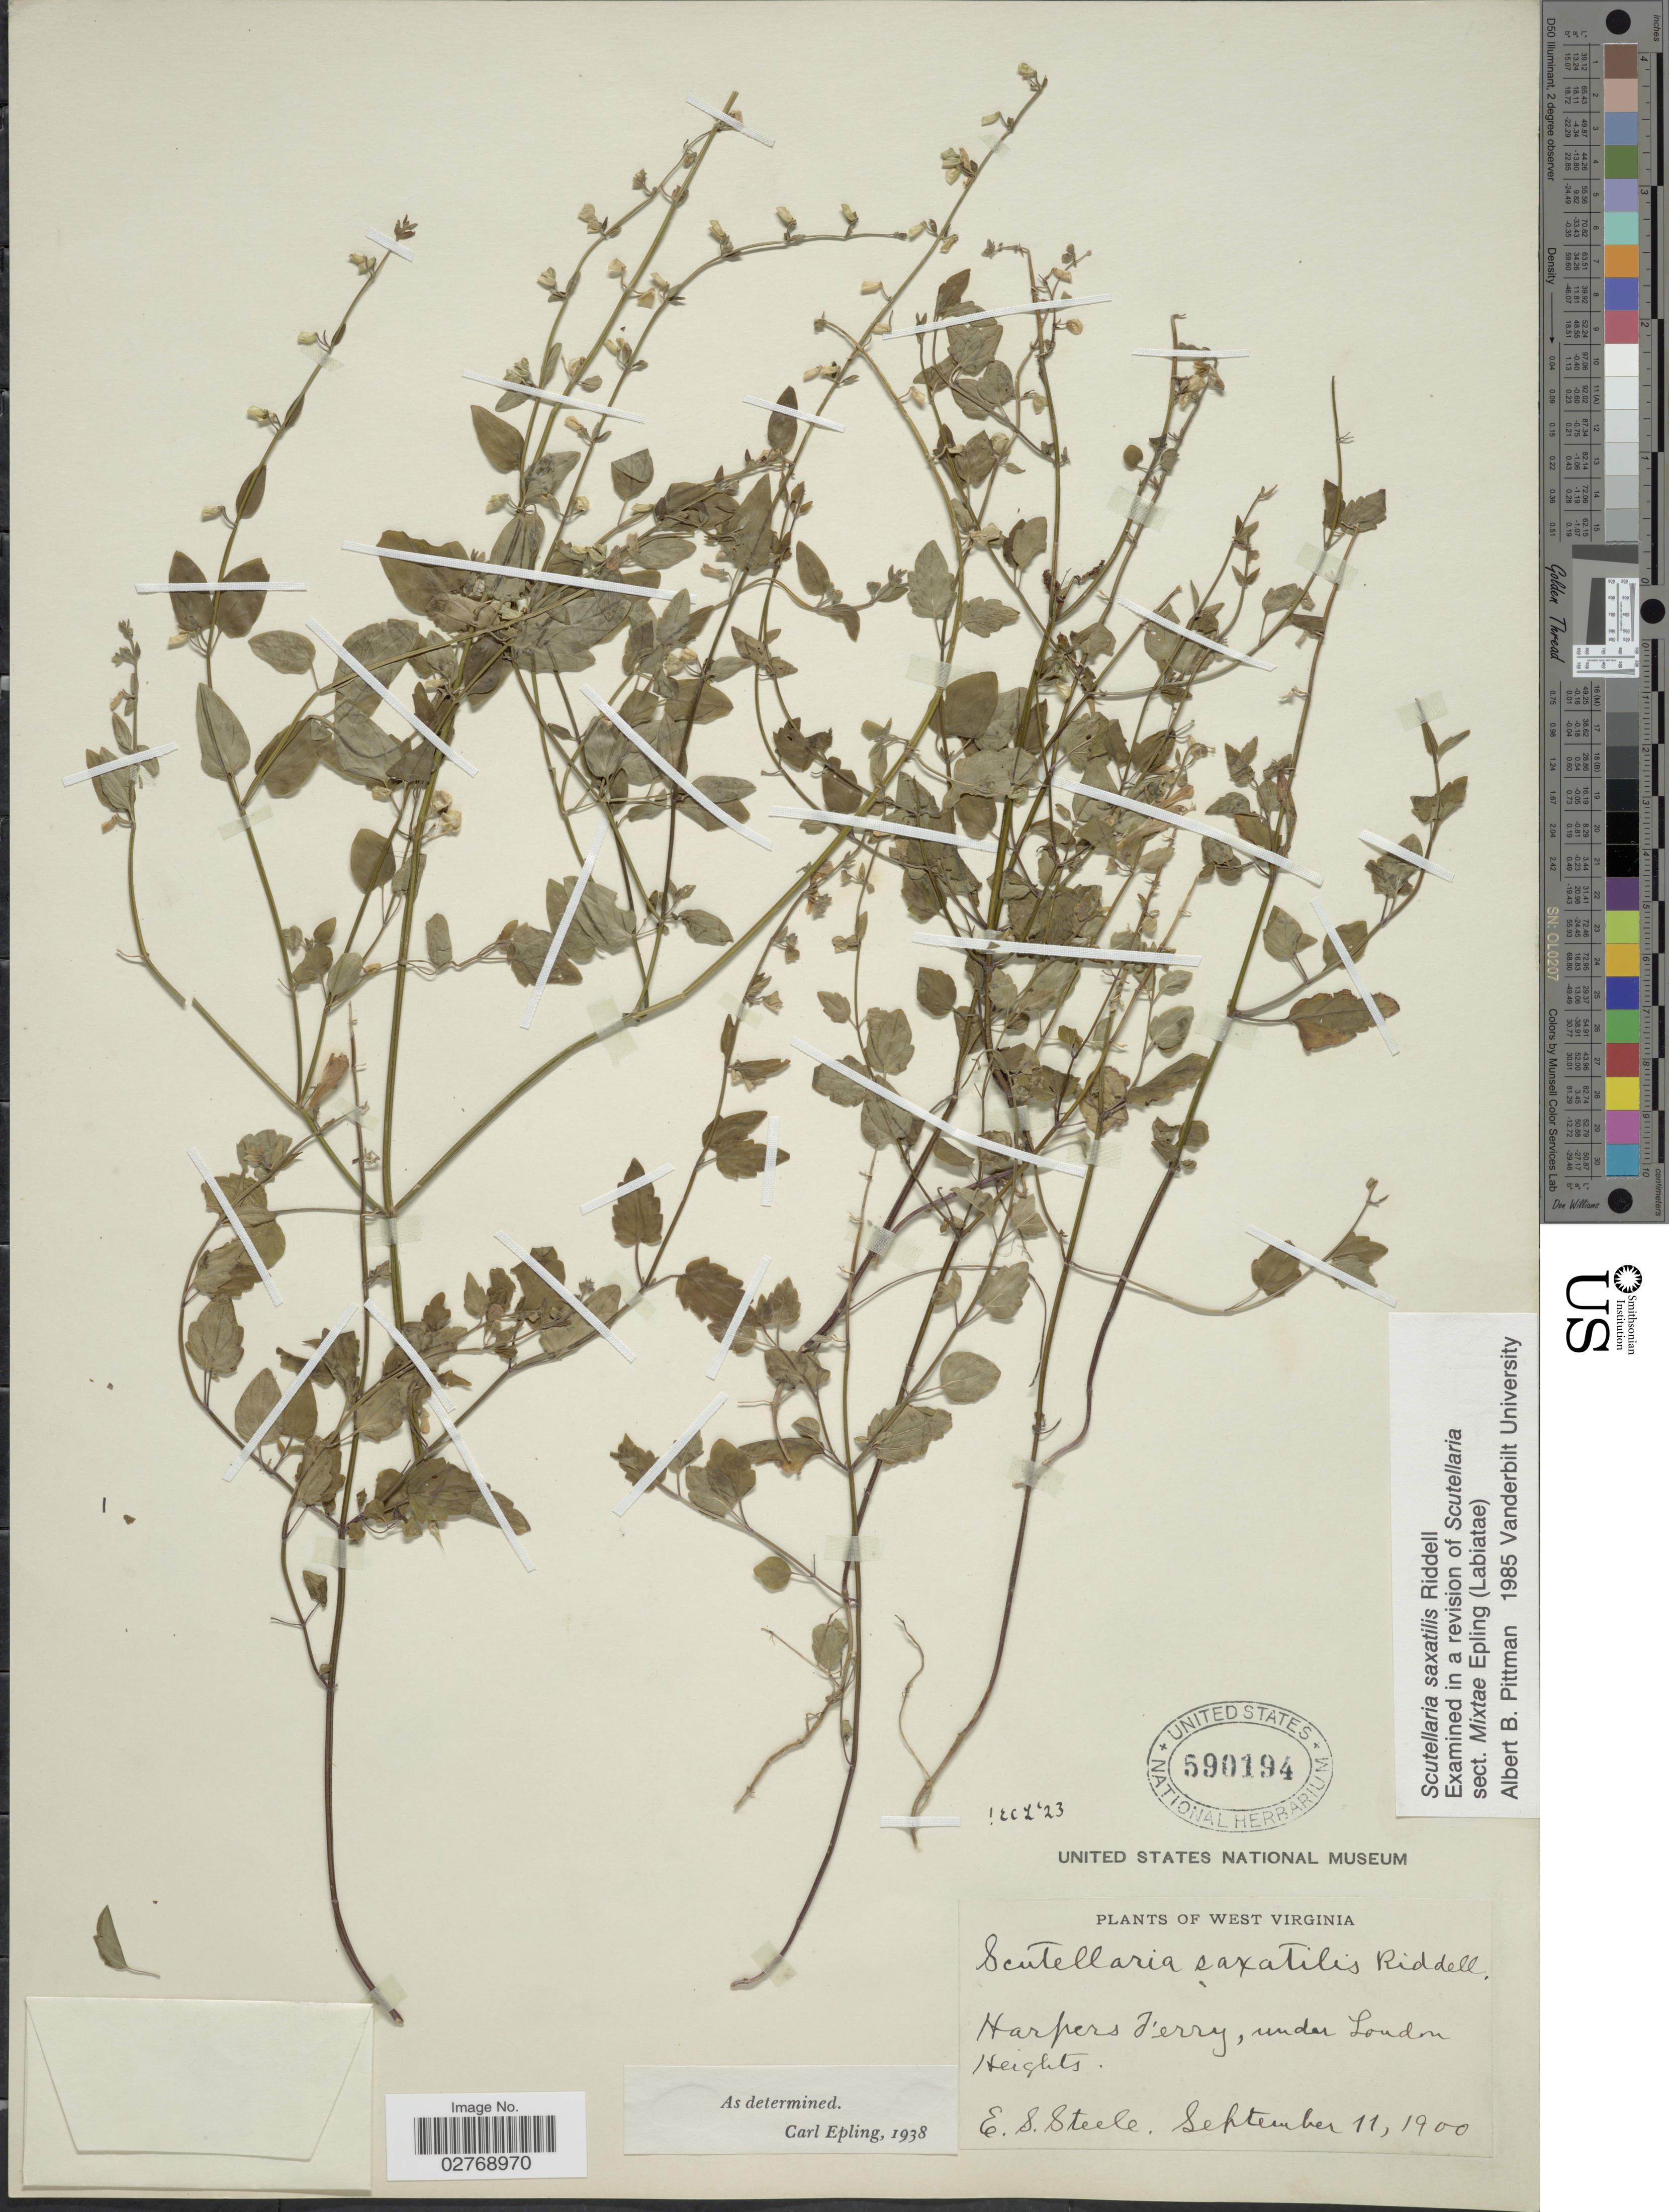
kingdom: Plantae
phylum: Tracheophyta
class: Magnoliopsida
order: Lamiales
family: Lamiaceae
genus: Scutellaria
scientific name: Scutellaria saxatilis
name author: Riddell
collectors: E. Steele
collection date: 1900-09-11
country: United States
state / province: West Virginia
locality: Harpers Ferry, under Loudon Heights.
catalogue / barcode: US 590194